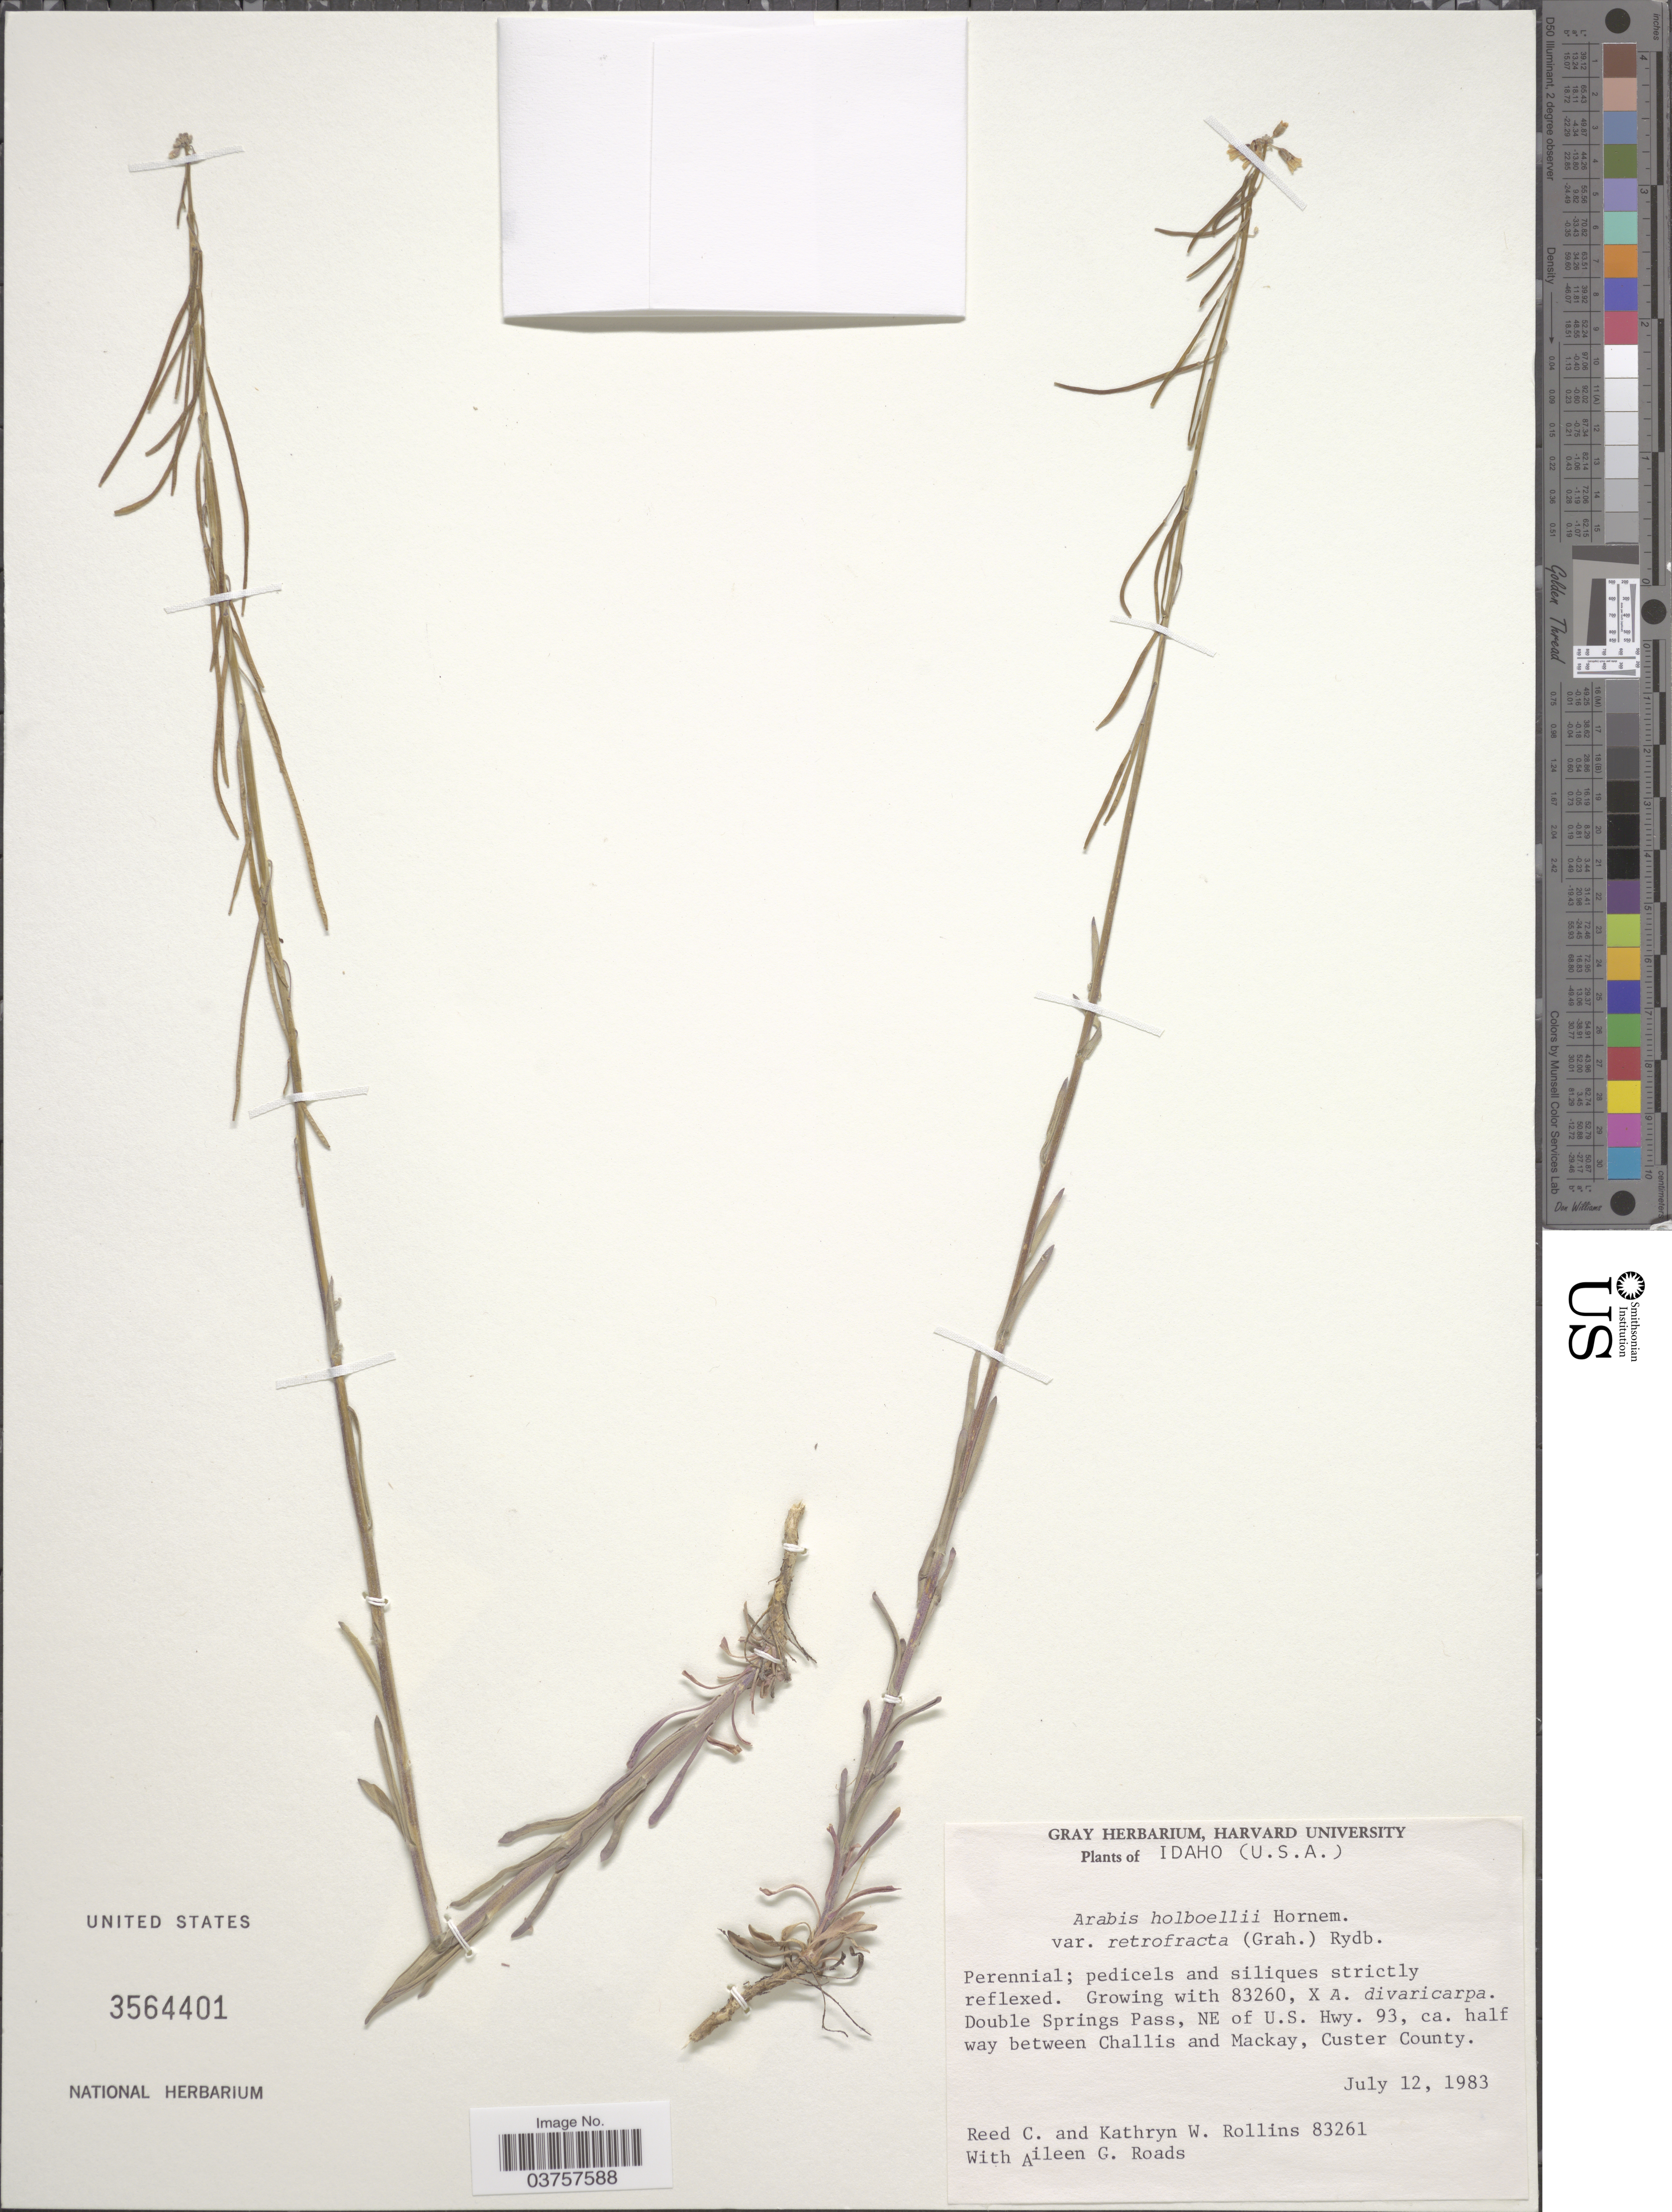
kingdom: Plantae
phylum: Tracheophyta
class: Magnoliopsida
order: Brassicales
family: Brassicaceae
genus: Arabis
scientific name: Arabis holboellii var. retrofracta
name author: Rydb.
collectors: R. C. Rollins, K. W. Rollins & A. Roads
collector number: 83261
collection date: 1983-07-12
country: United States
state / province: Idaho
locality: Double Springs Pass, NE of U.S. Hwy. 93, ca. half way between Challis and Mackay, Custer County.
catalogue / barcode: US 3564401